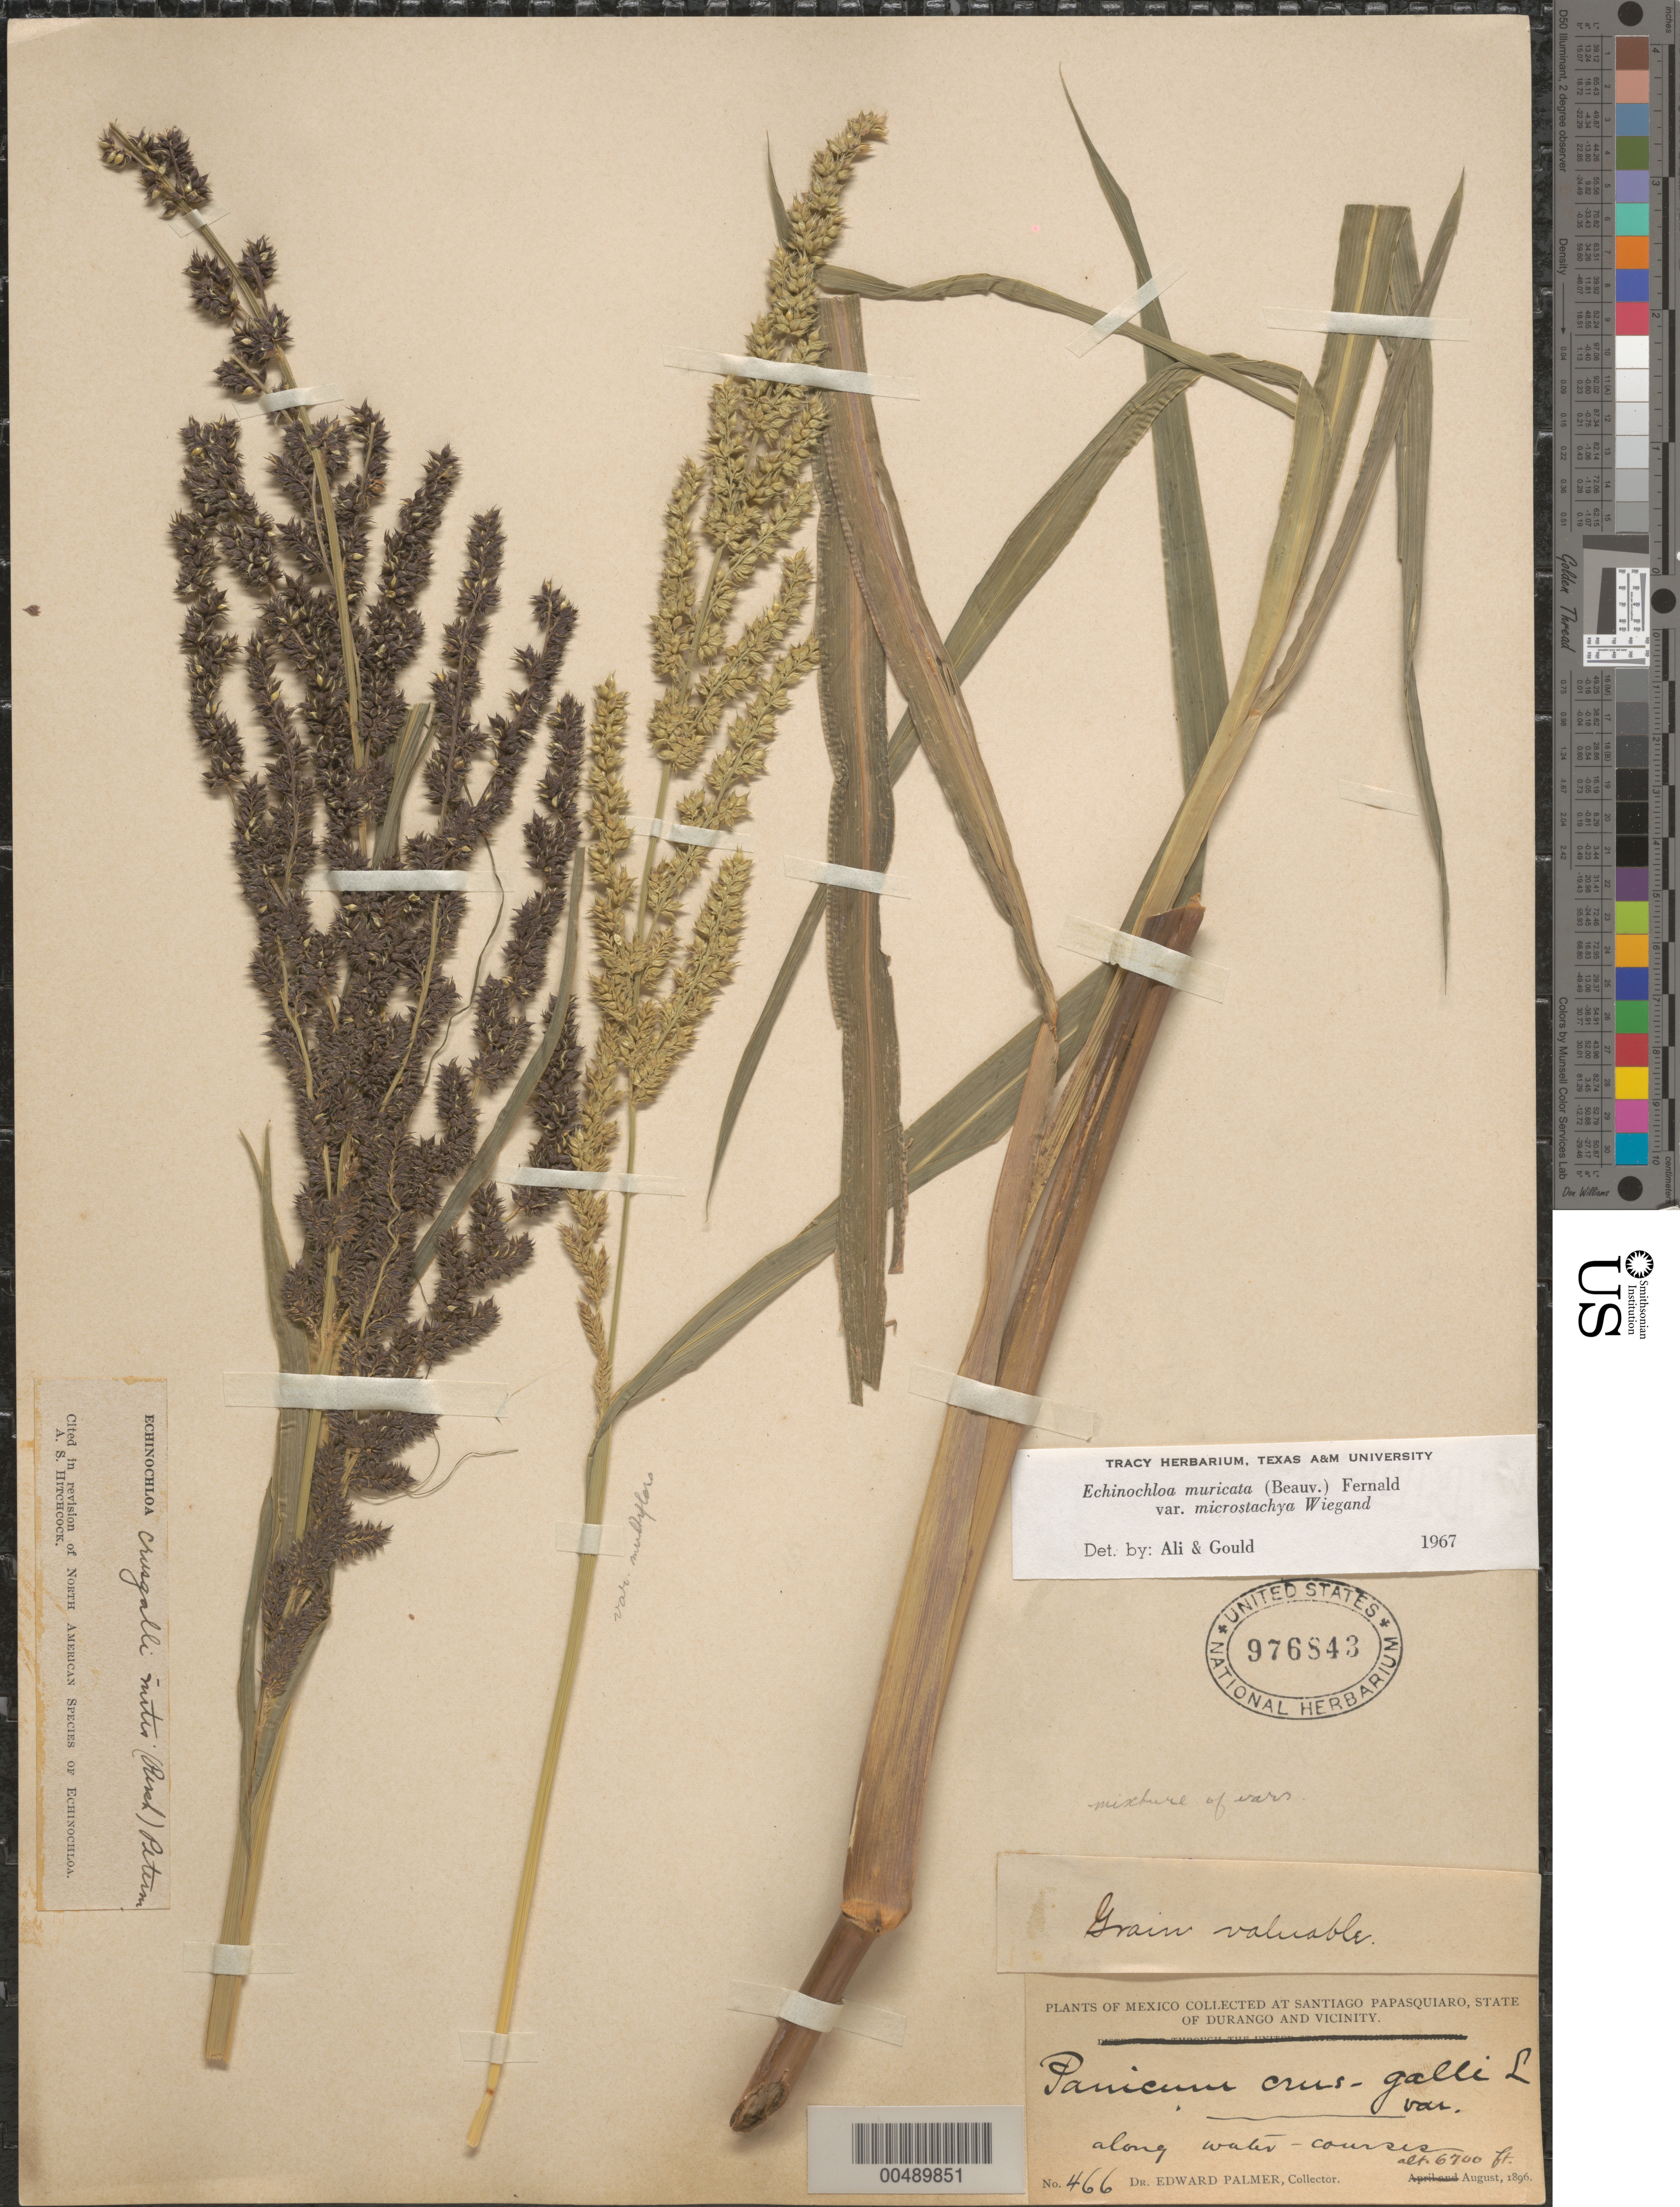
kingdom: Plantae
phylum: Tracheophyta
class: Liliopsida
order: Poales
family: Poaceae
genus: Echinochloa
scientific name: Echinochloa muricata var. microstachya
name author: Wiegand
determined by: Ali, M. A.; Gould, F. W.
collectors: E. Palmer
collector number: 466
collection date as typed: Aug 1896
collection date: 1896-08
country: Mexico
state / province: Durango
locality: Santiago Papasquiaro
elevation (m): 2042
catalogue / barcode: US 976843